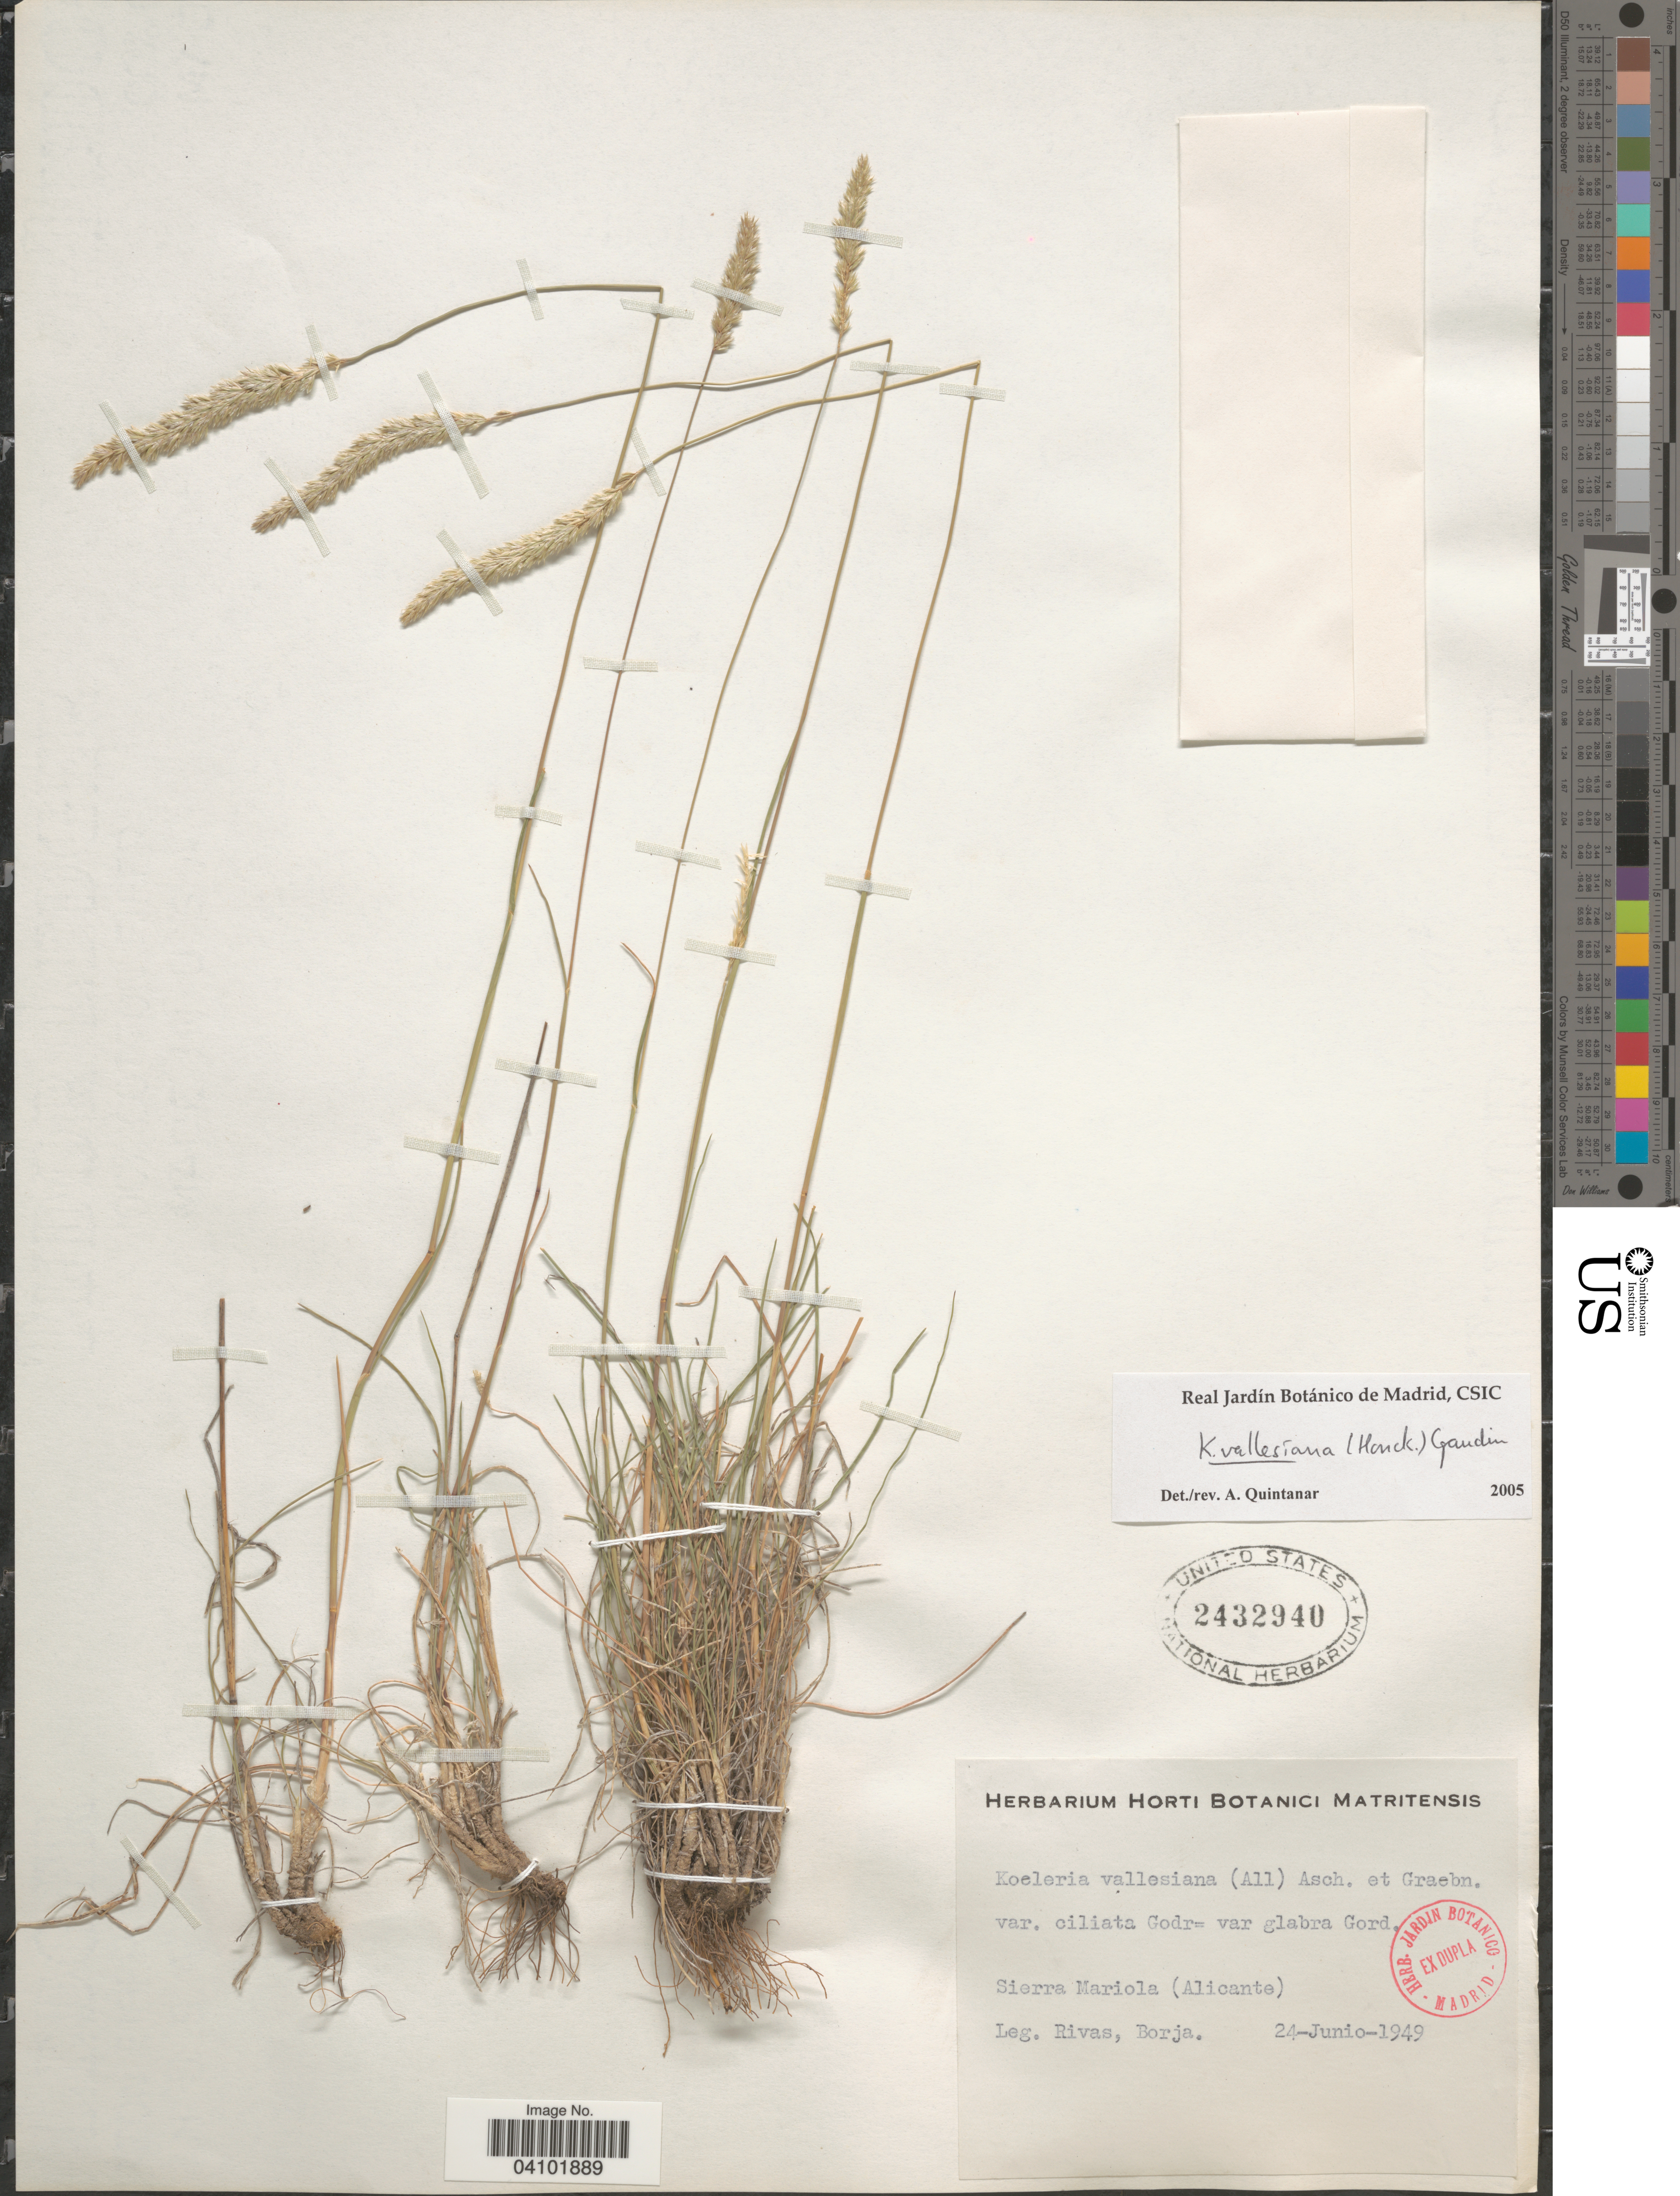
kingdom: Plantae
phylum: Tracheophyta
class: Liliopsida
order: Poales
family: Poaceae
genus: Koeleria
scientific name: Koeleria vallesiana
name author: (Honck.) Gaudin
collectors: Rivas & -. Borja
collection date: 1949-06-24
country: Spain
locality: Sierra Mariola (Alicante).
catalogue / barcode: US 2432940